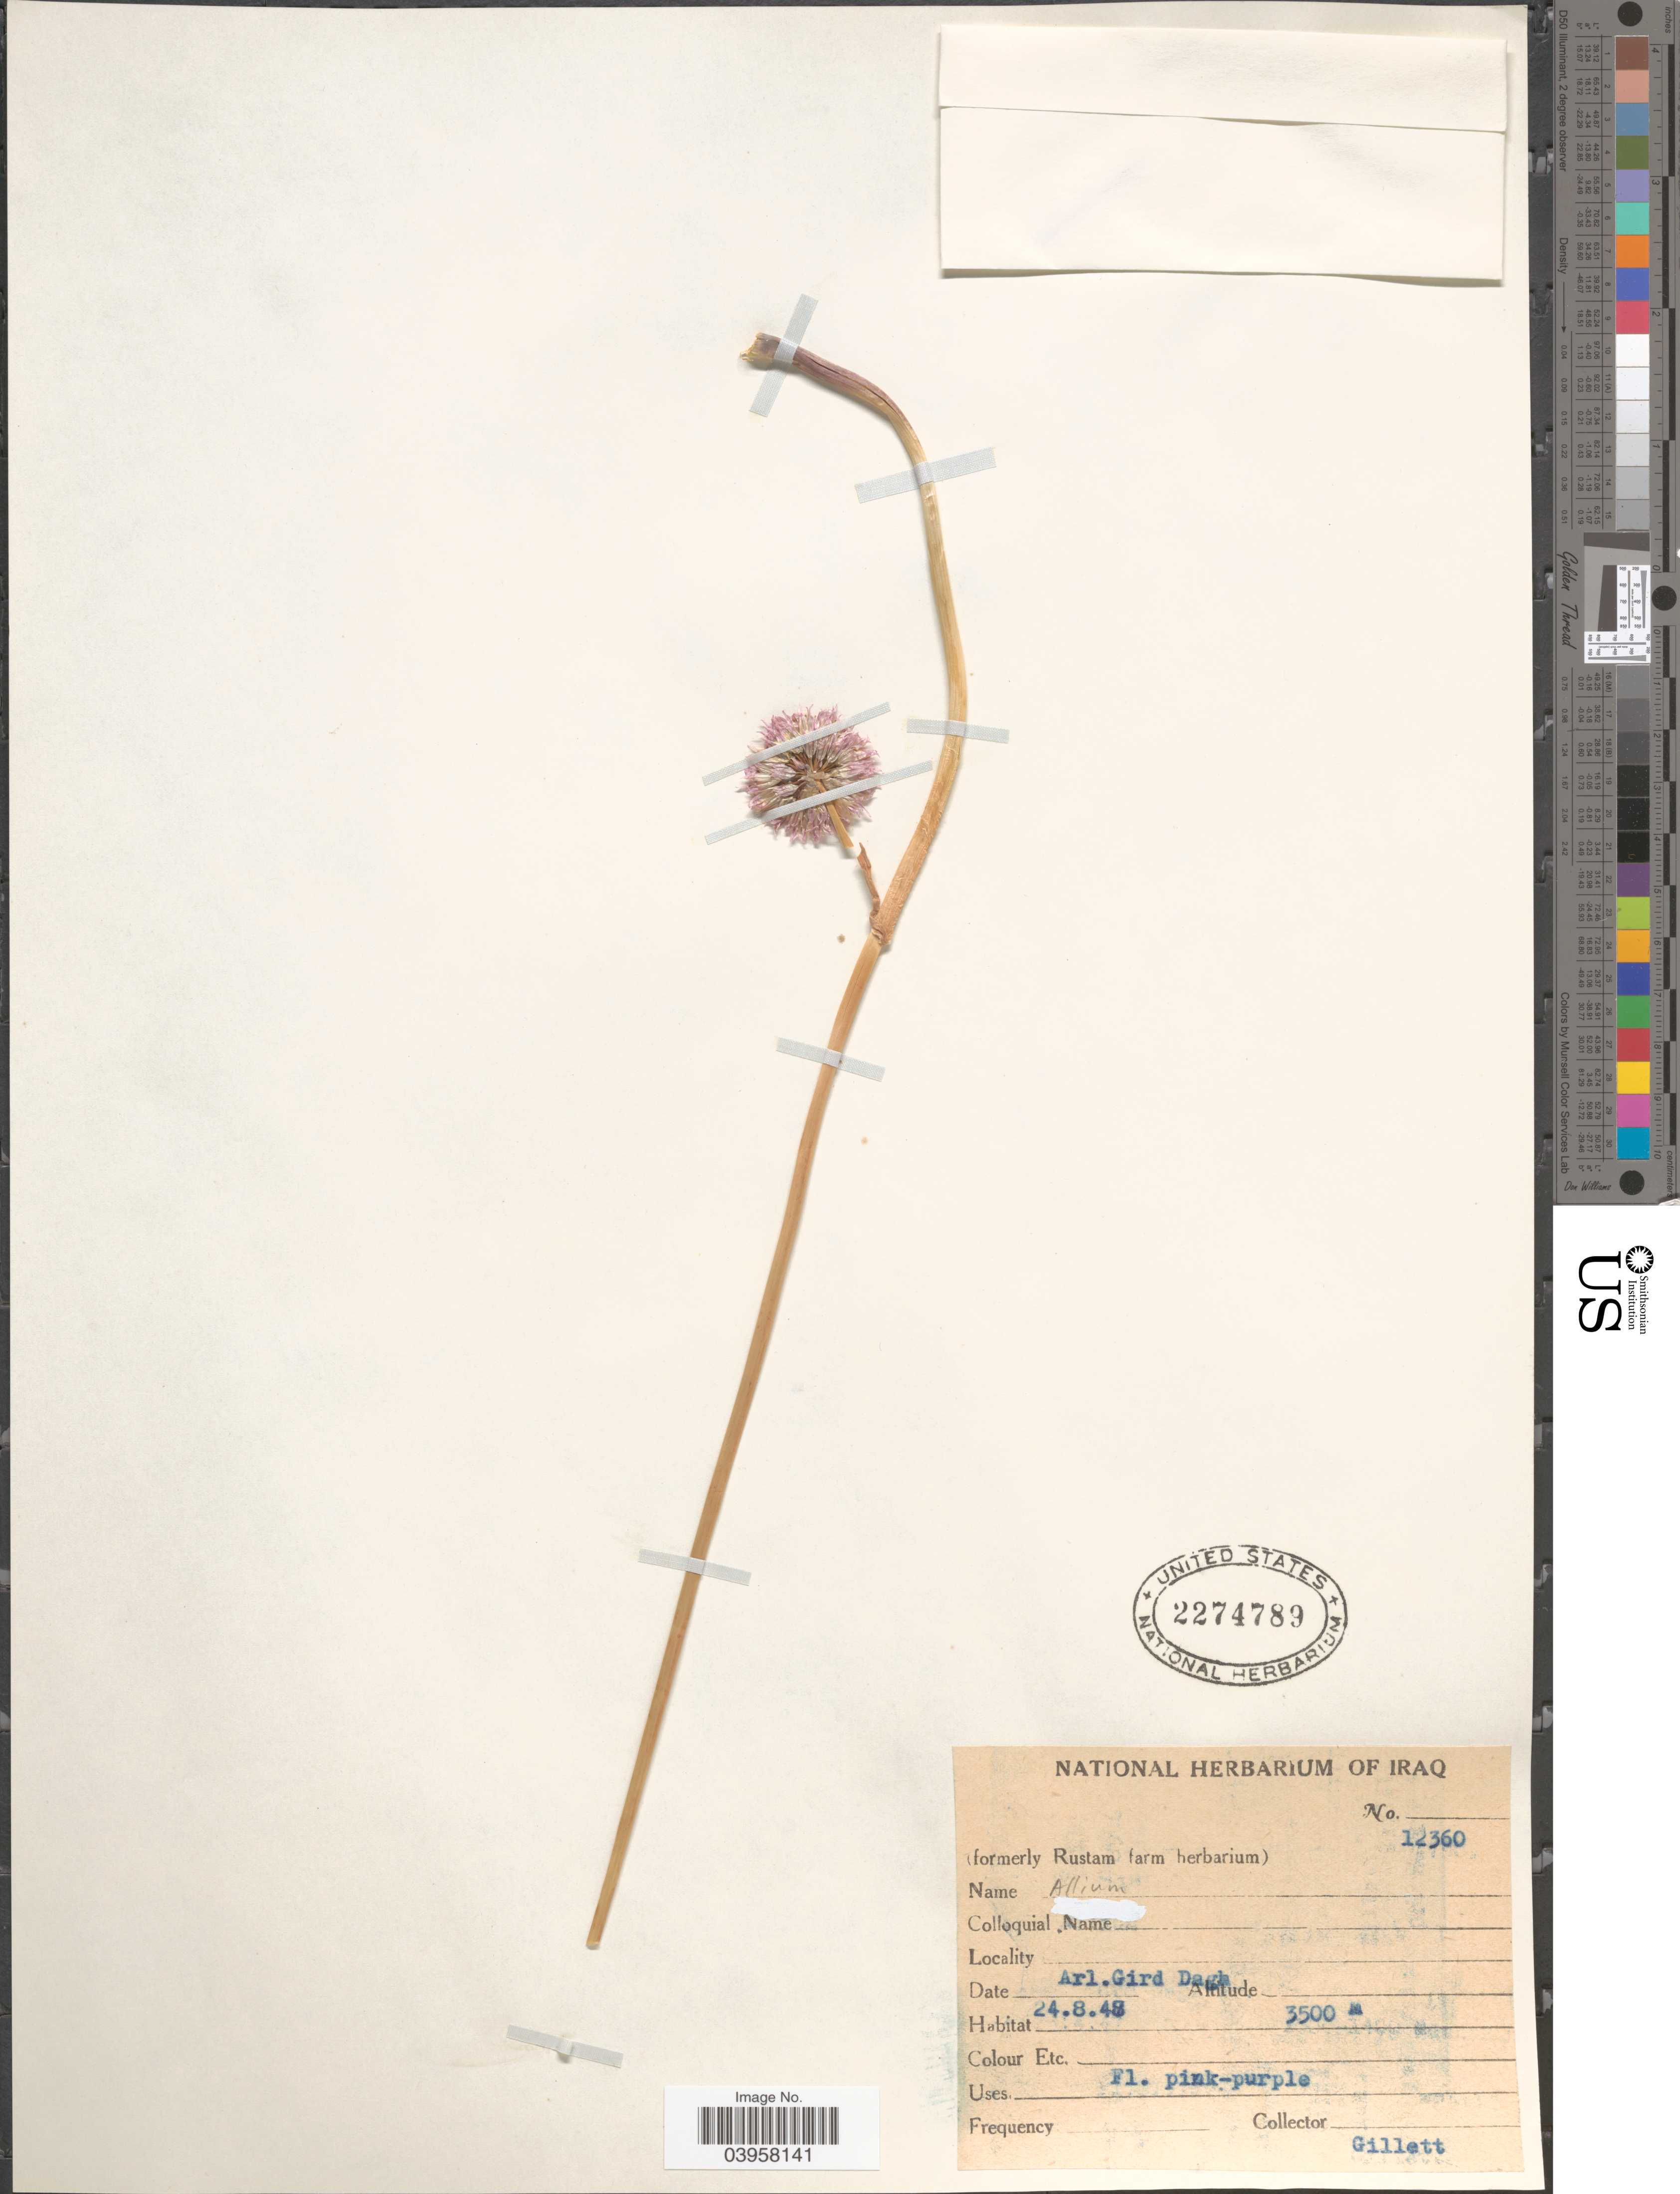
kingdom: Plantae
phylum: Tracheophyta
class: Liliopsida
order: Asparagales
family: Amaryllidaceae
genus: Allium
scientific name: Allium sp.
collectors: Gillett, --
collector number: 12360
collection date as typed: Transcribed d/m/y: 24/8/48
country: Iraq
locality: Arl.Gird Daga.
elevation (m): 3500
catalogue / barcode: US 2274789